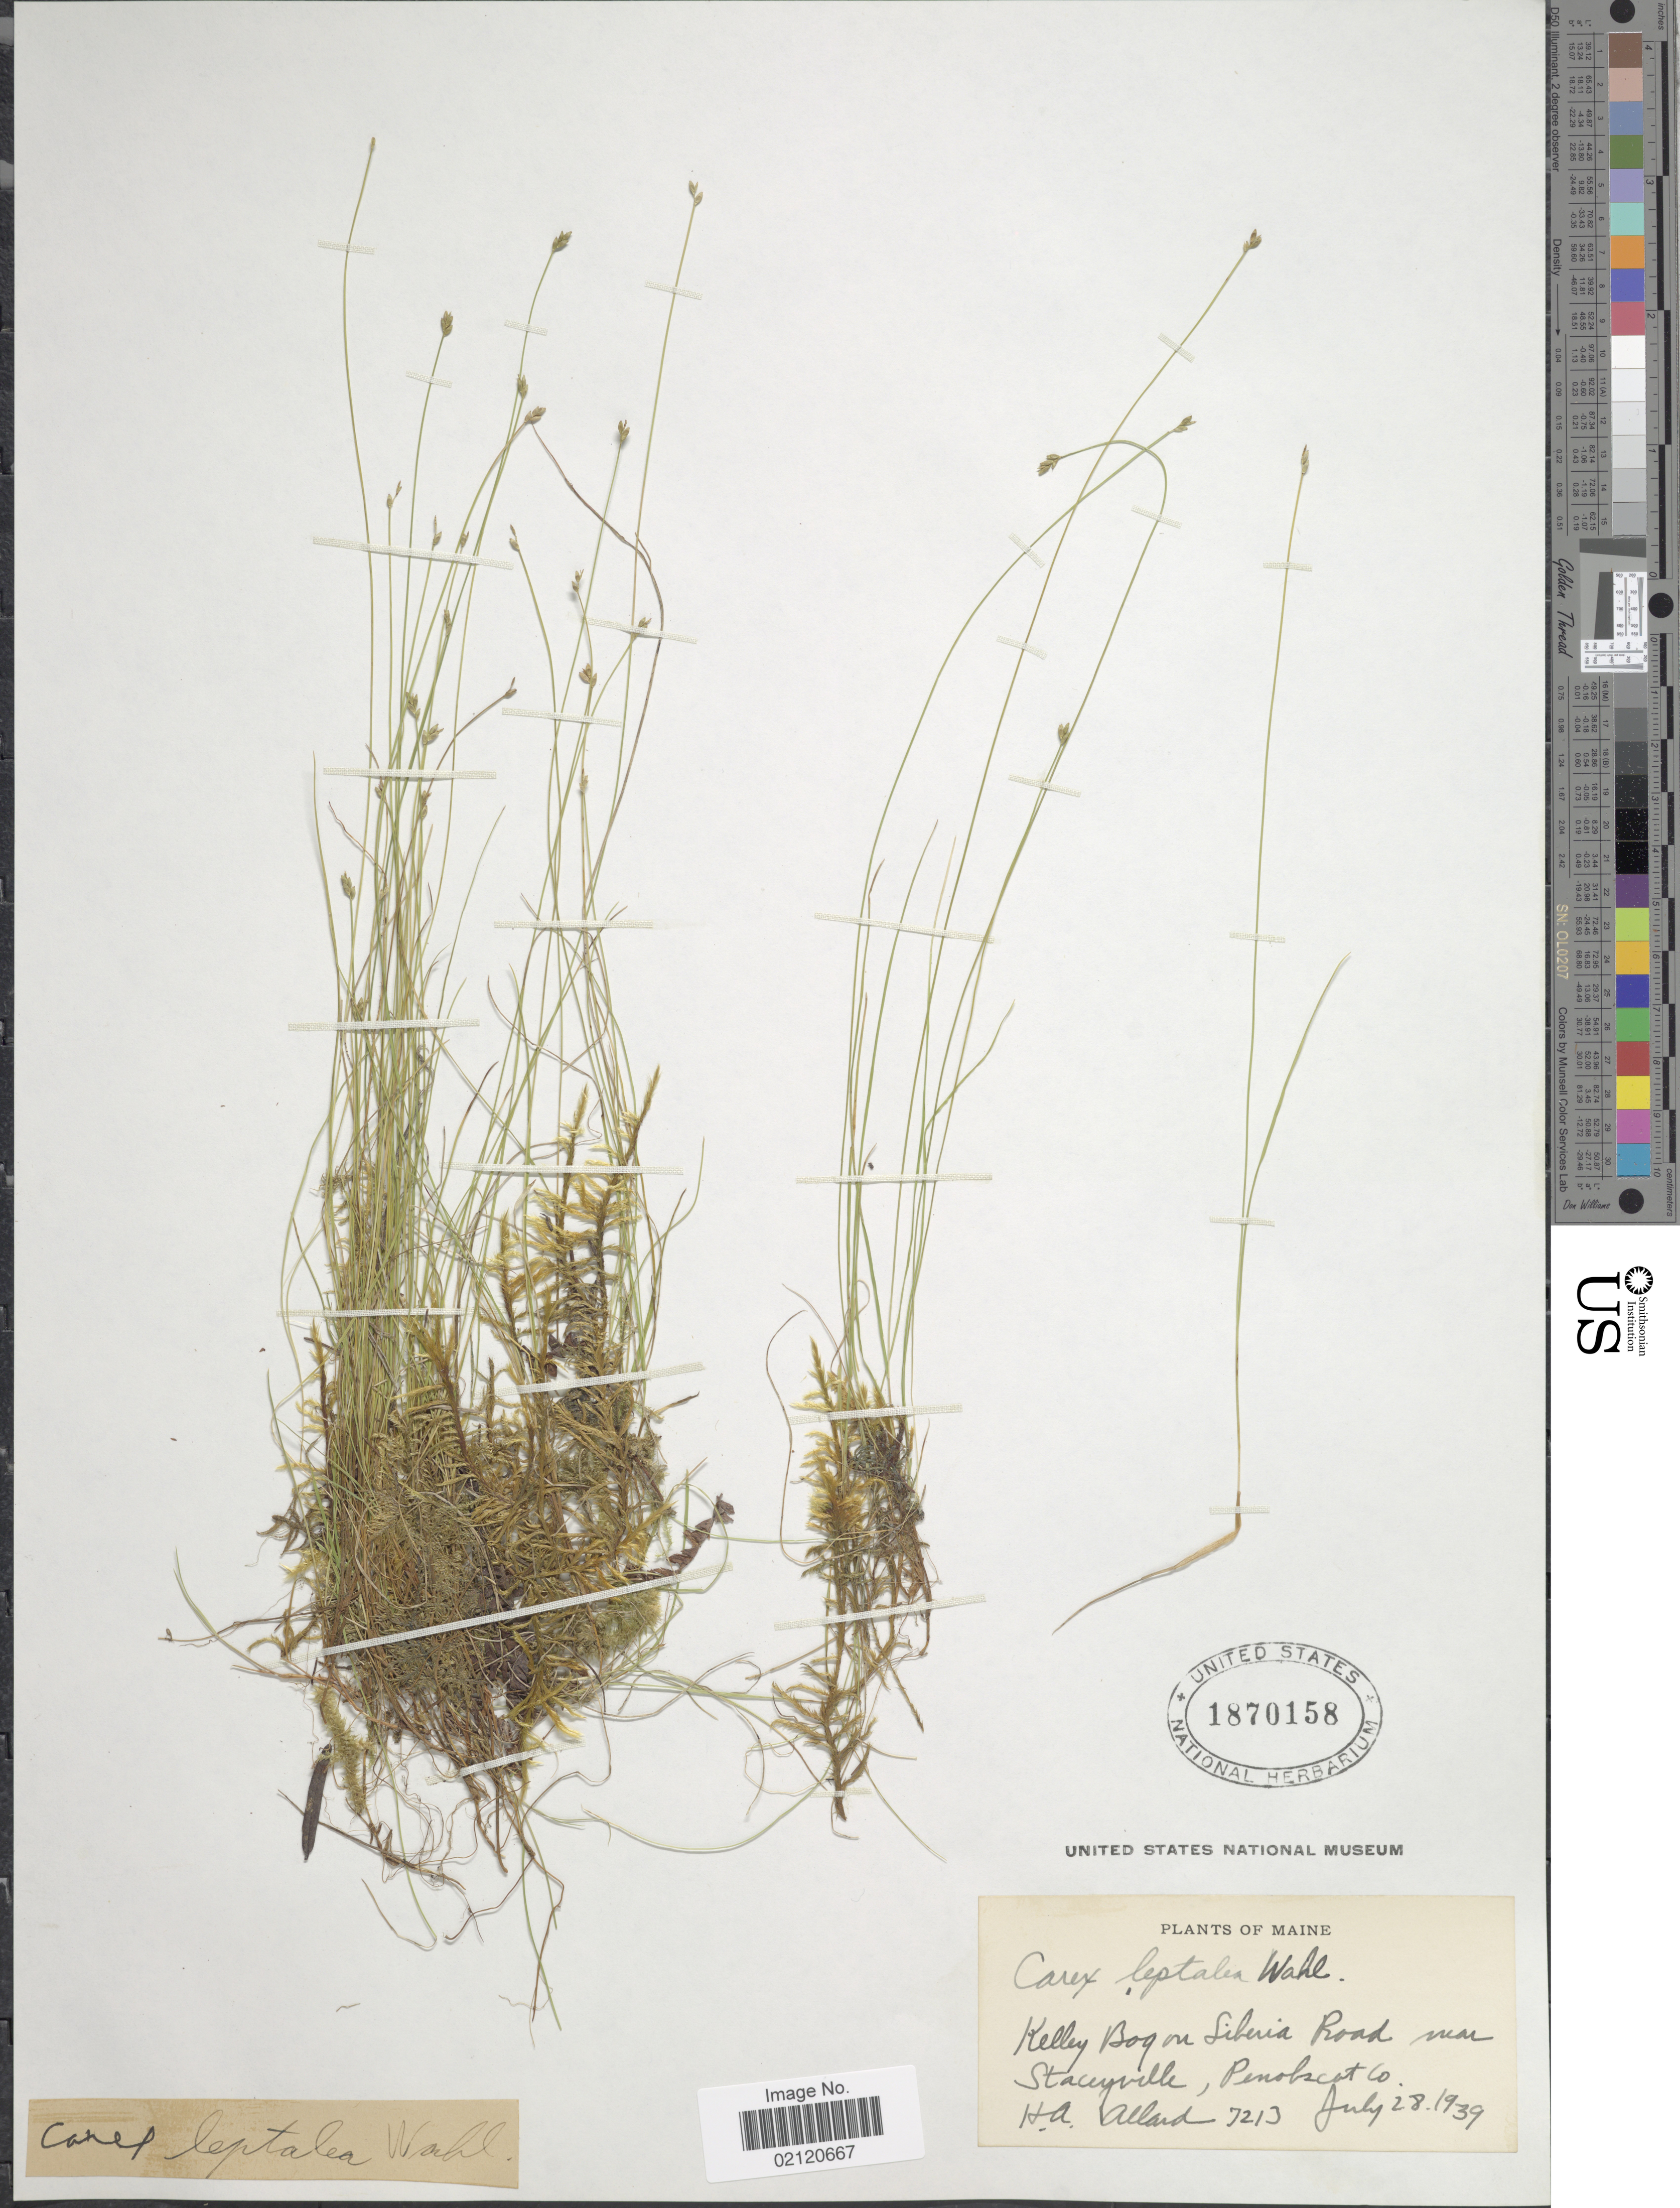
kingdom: Plantae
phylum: Tracheophyta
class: Liliopsida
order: Poales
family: Cyperaceae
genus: Carex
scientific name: Carex leptalea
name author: Wahlenb.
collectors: H. A. Allard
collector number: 7213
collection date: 1939-07-28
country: United States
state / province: Maine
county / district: Penobscot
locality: Kelley Bog on Siberia Road near Staceyville [Stacyville], Penobscot Co.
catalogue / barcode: US 1870158